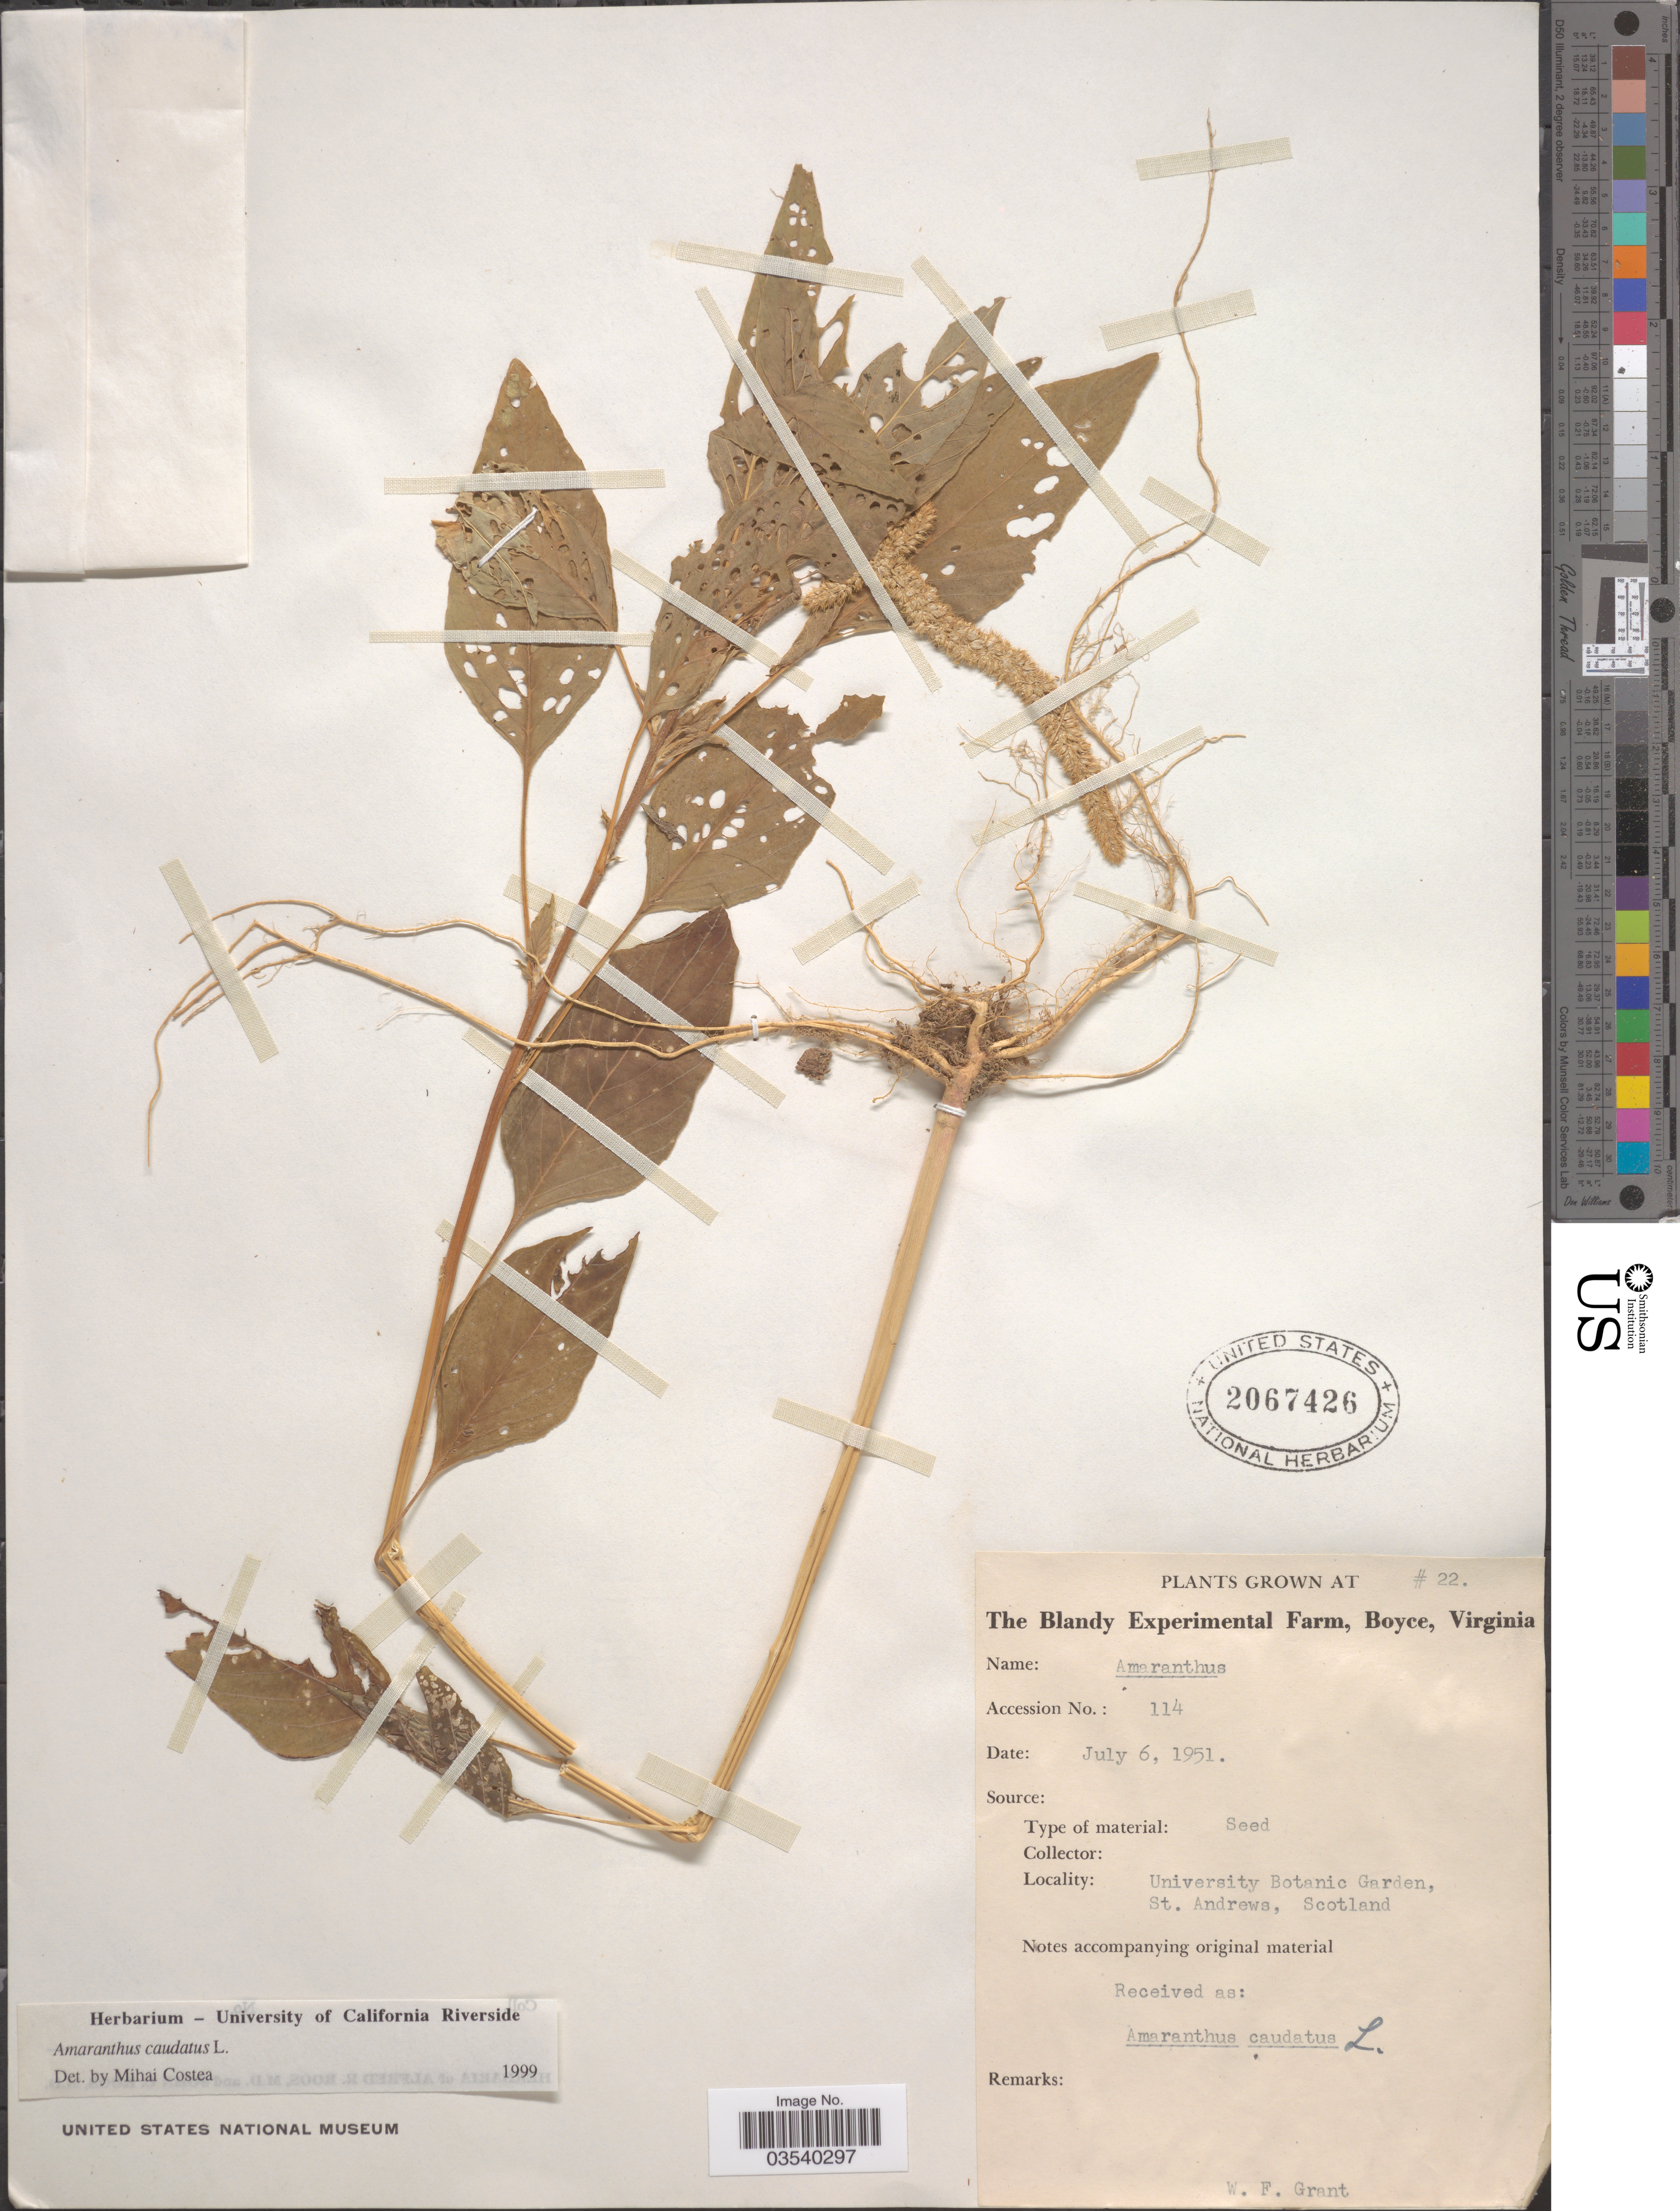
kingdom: Plantae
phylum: Tracheophyta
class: Magnoliopsida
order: Caryophyllales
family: Amaranthaceae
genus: Amaranthus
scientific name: Amaranthus caudatus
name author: L.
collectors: W. Grant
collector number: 22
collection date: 1951-07-06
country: United States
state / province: Virginia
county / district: Clarke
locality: Grown at The Blandy Experimental Farm, Boyce.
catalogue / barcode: US 2067426